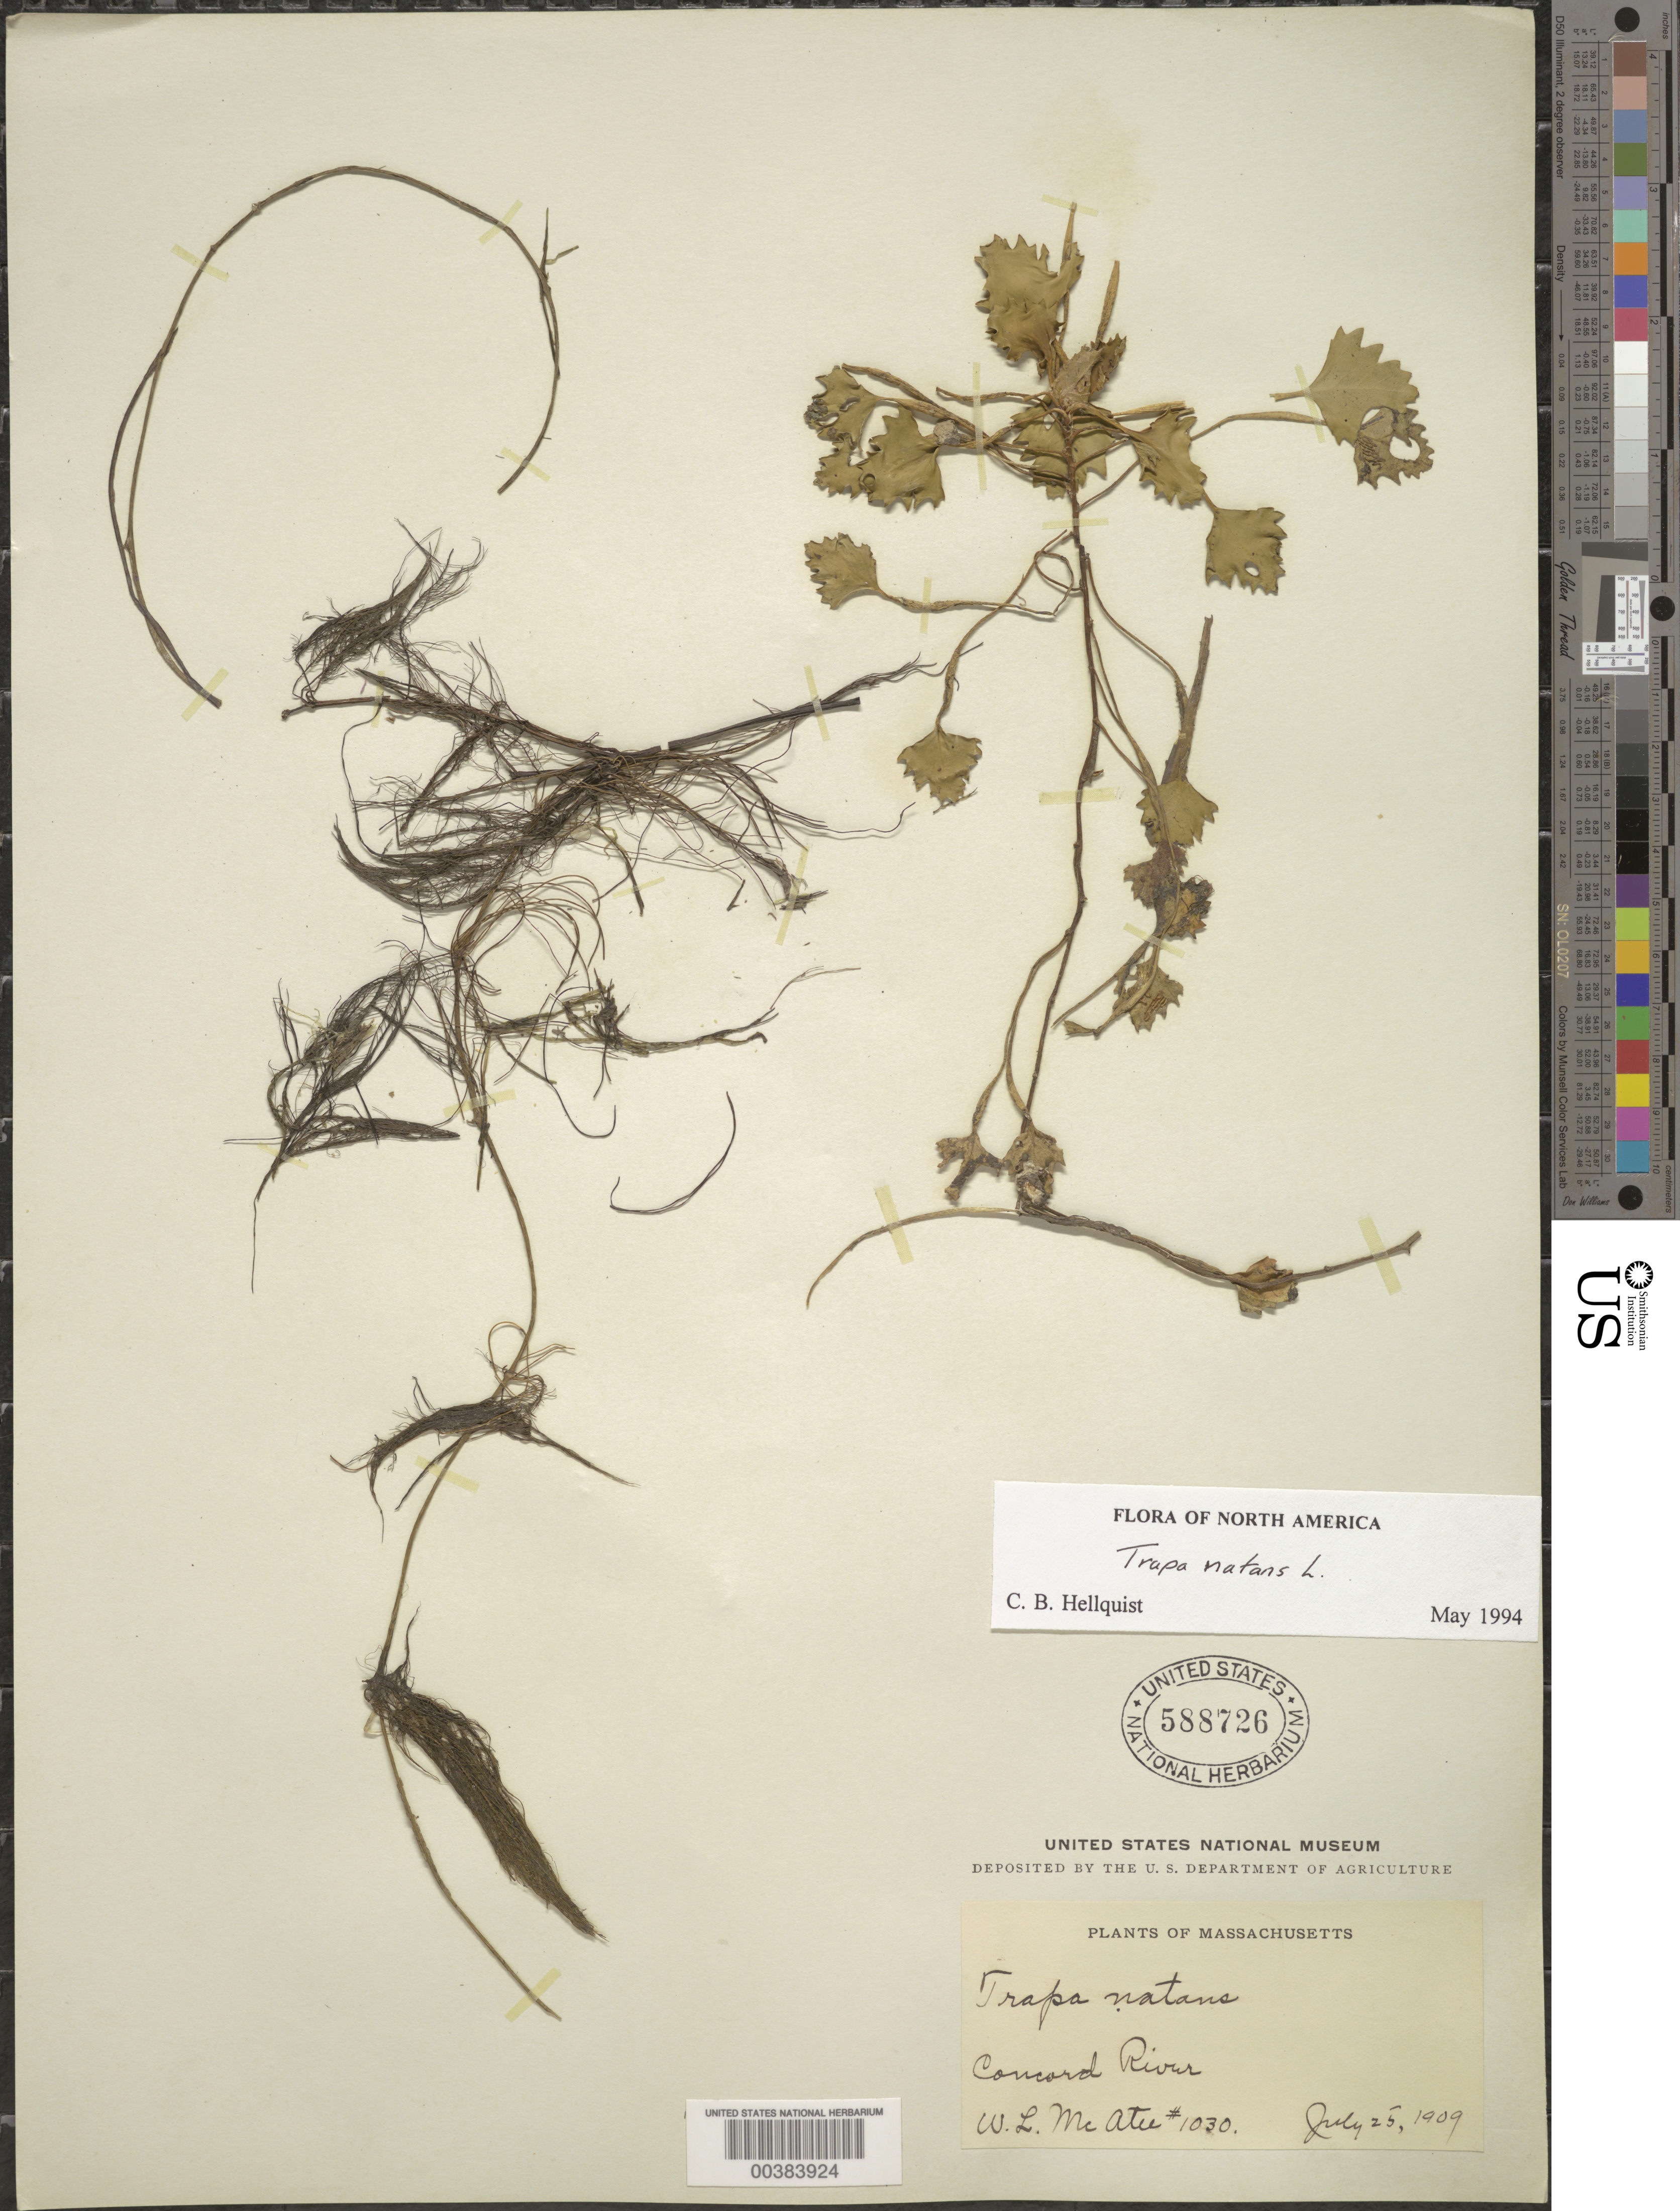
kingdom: Plantae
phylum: Tracheophyta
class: Magnoliopsida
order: Myrtales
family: Lythraceae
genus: Trapa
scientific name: Trapa natans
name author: L.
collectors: W. McAtee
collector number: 1030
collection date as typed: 25 Jul 1909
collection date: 1909-07-25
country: United States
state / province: Massachusetts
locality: Concord river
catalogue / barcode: US 588726